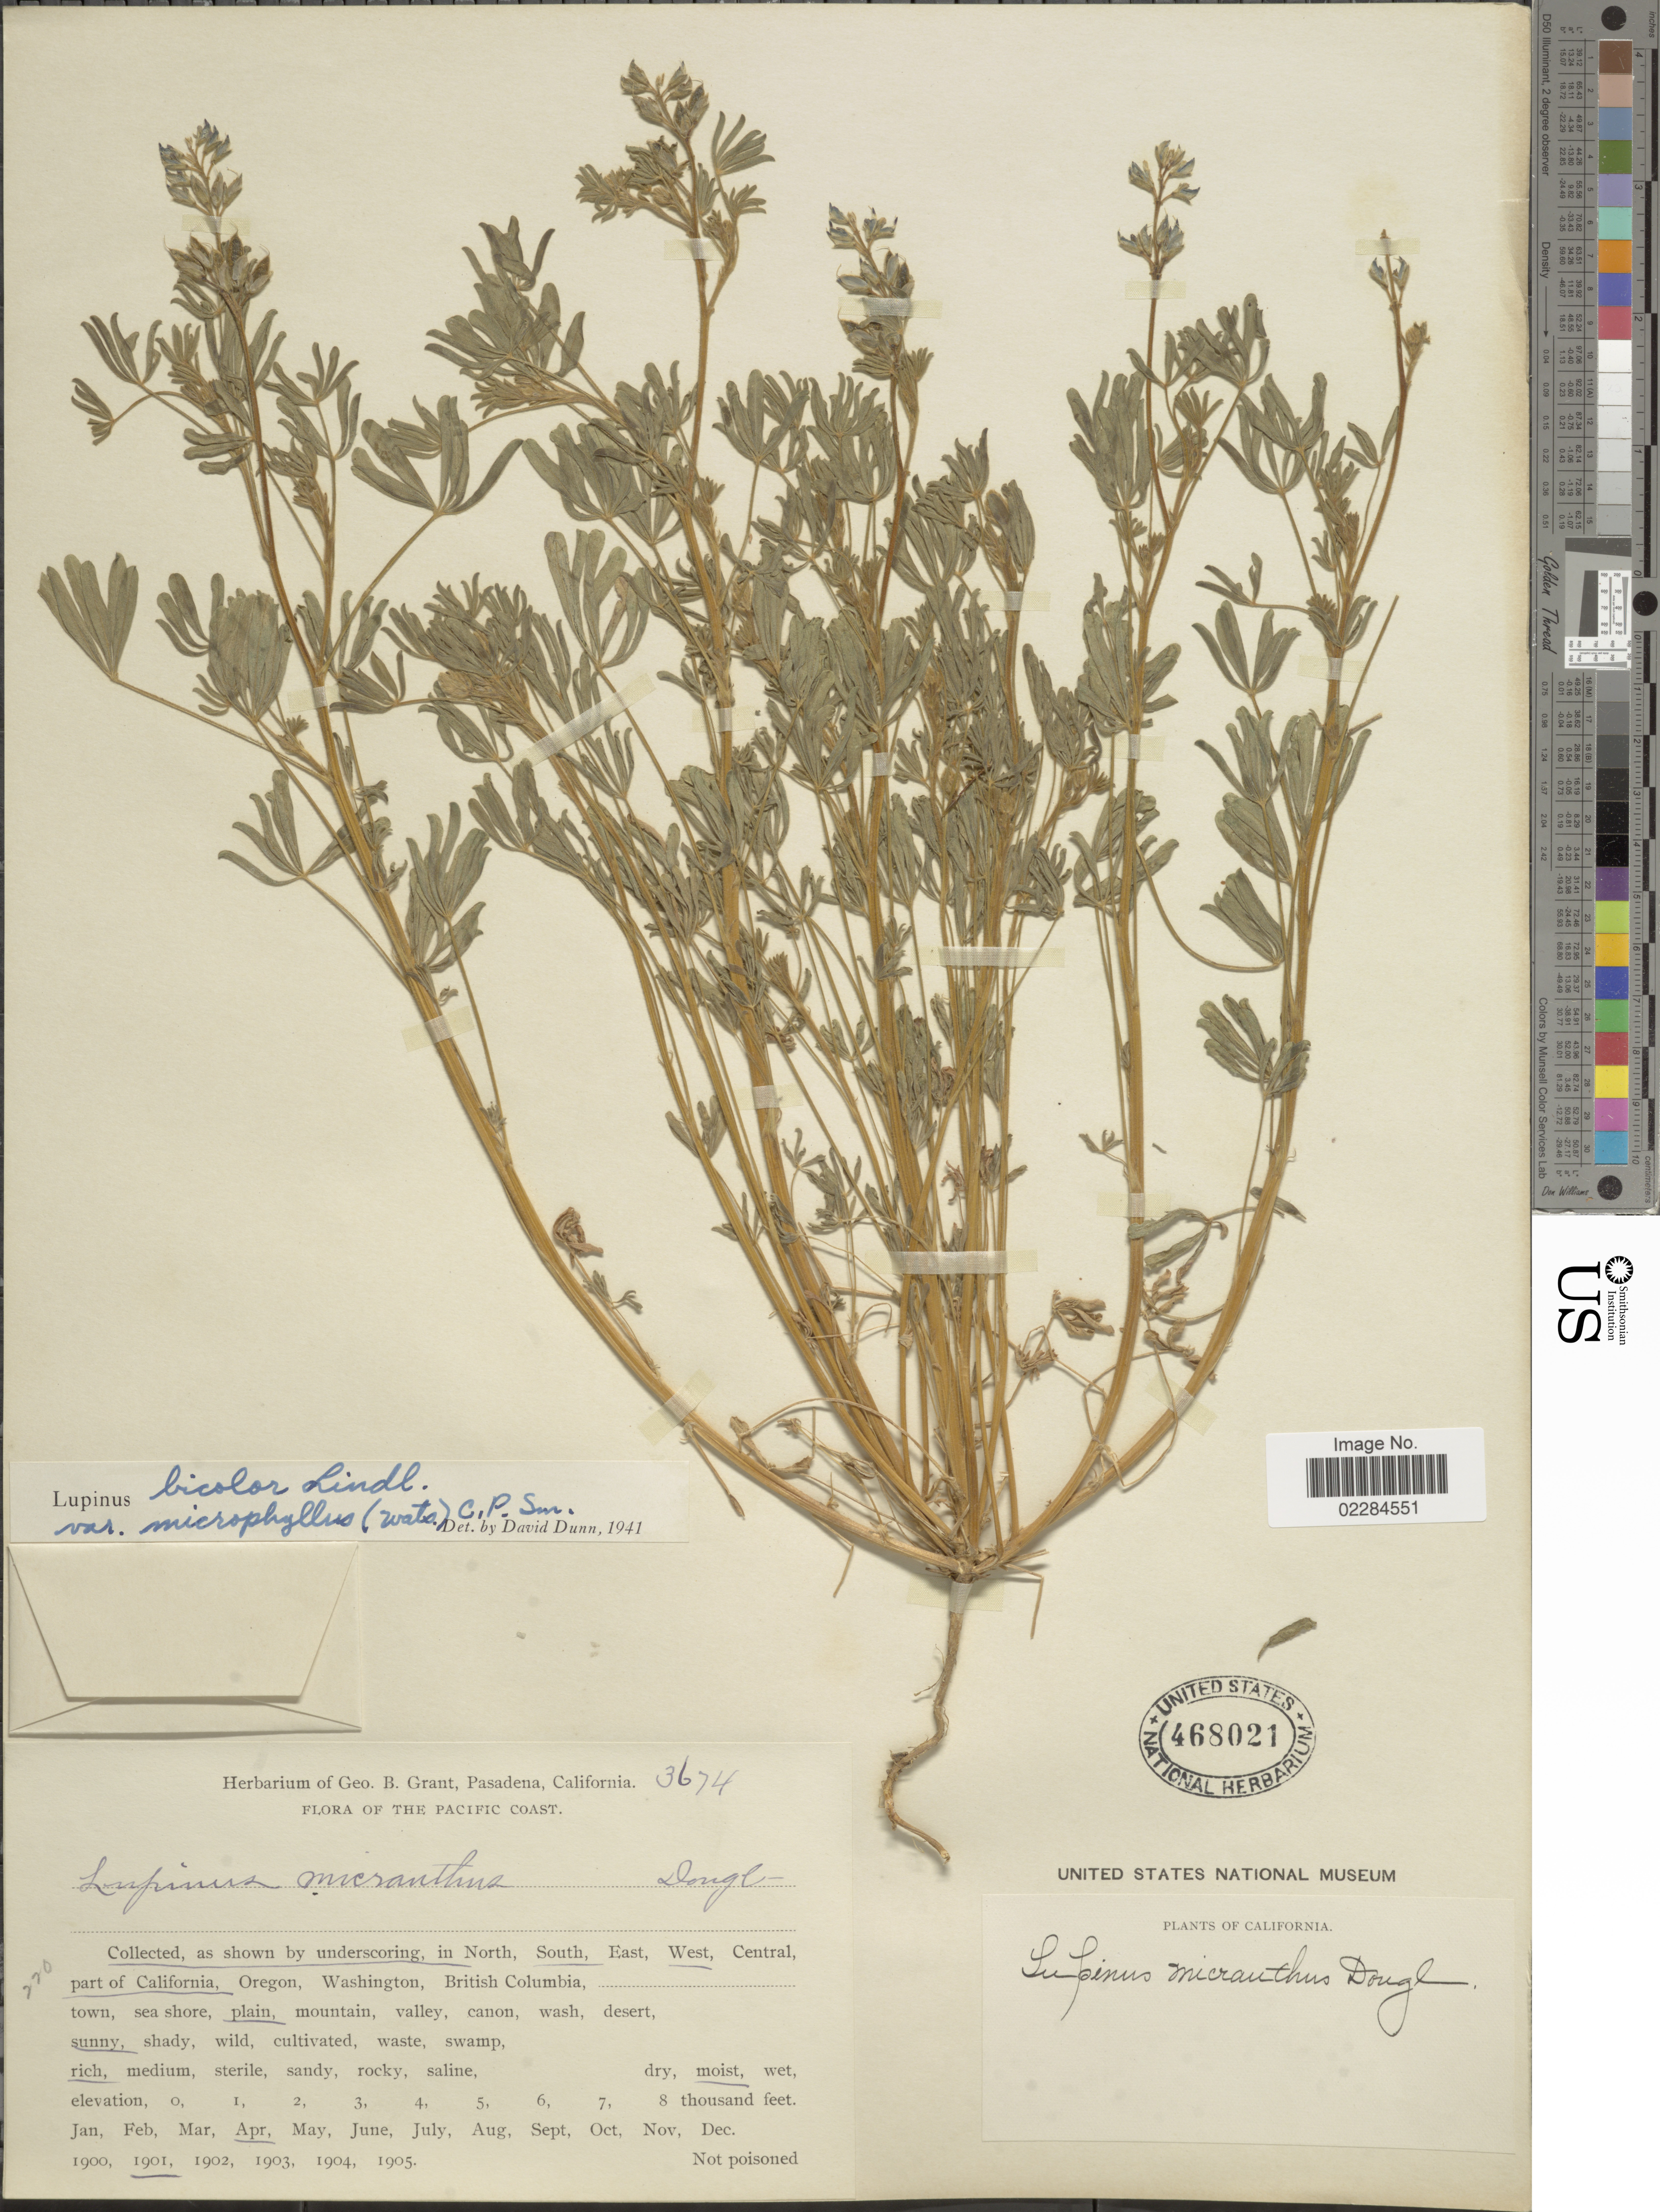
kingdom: Plantae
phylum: Tracheophyta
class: Magnoliopsida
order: Fabales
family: Fabaceae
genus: Lupinus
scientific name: Lupinus bicolor var. microphyllus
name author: Lindl.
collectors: ex herb. Geo. B. Grant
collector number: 3674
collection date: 1901-04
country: United States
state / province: California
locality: South, West part of California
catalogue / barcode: US 468021